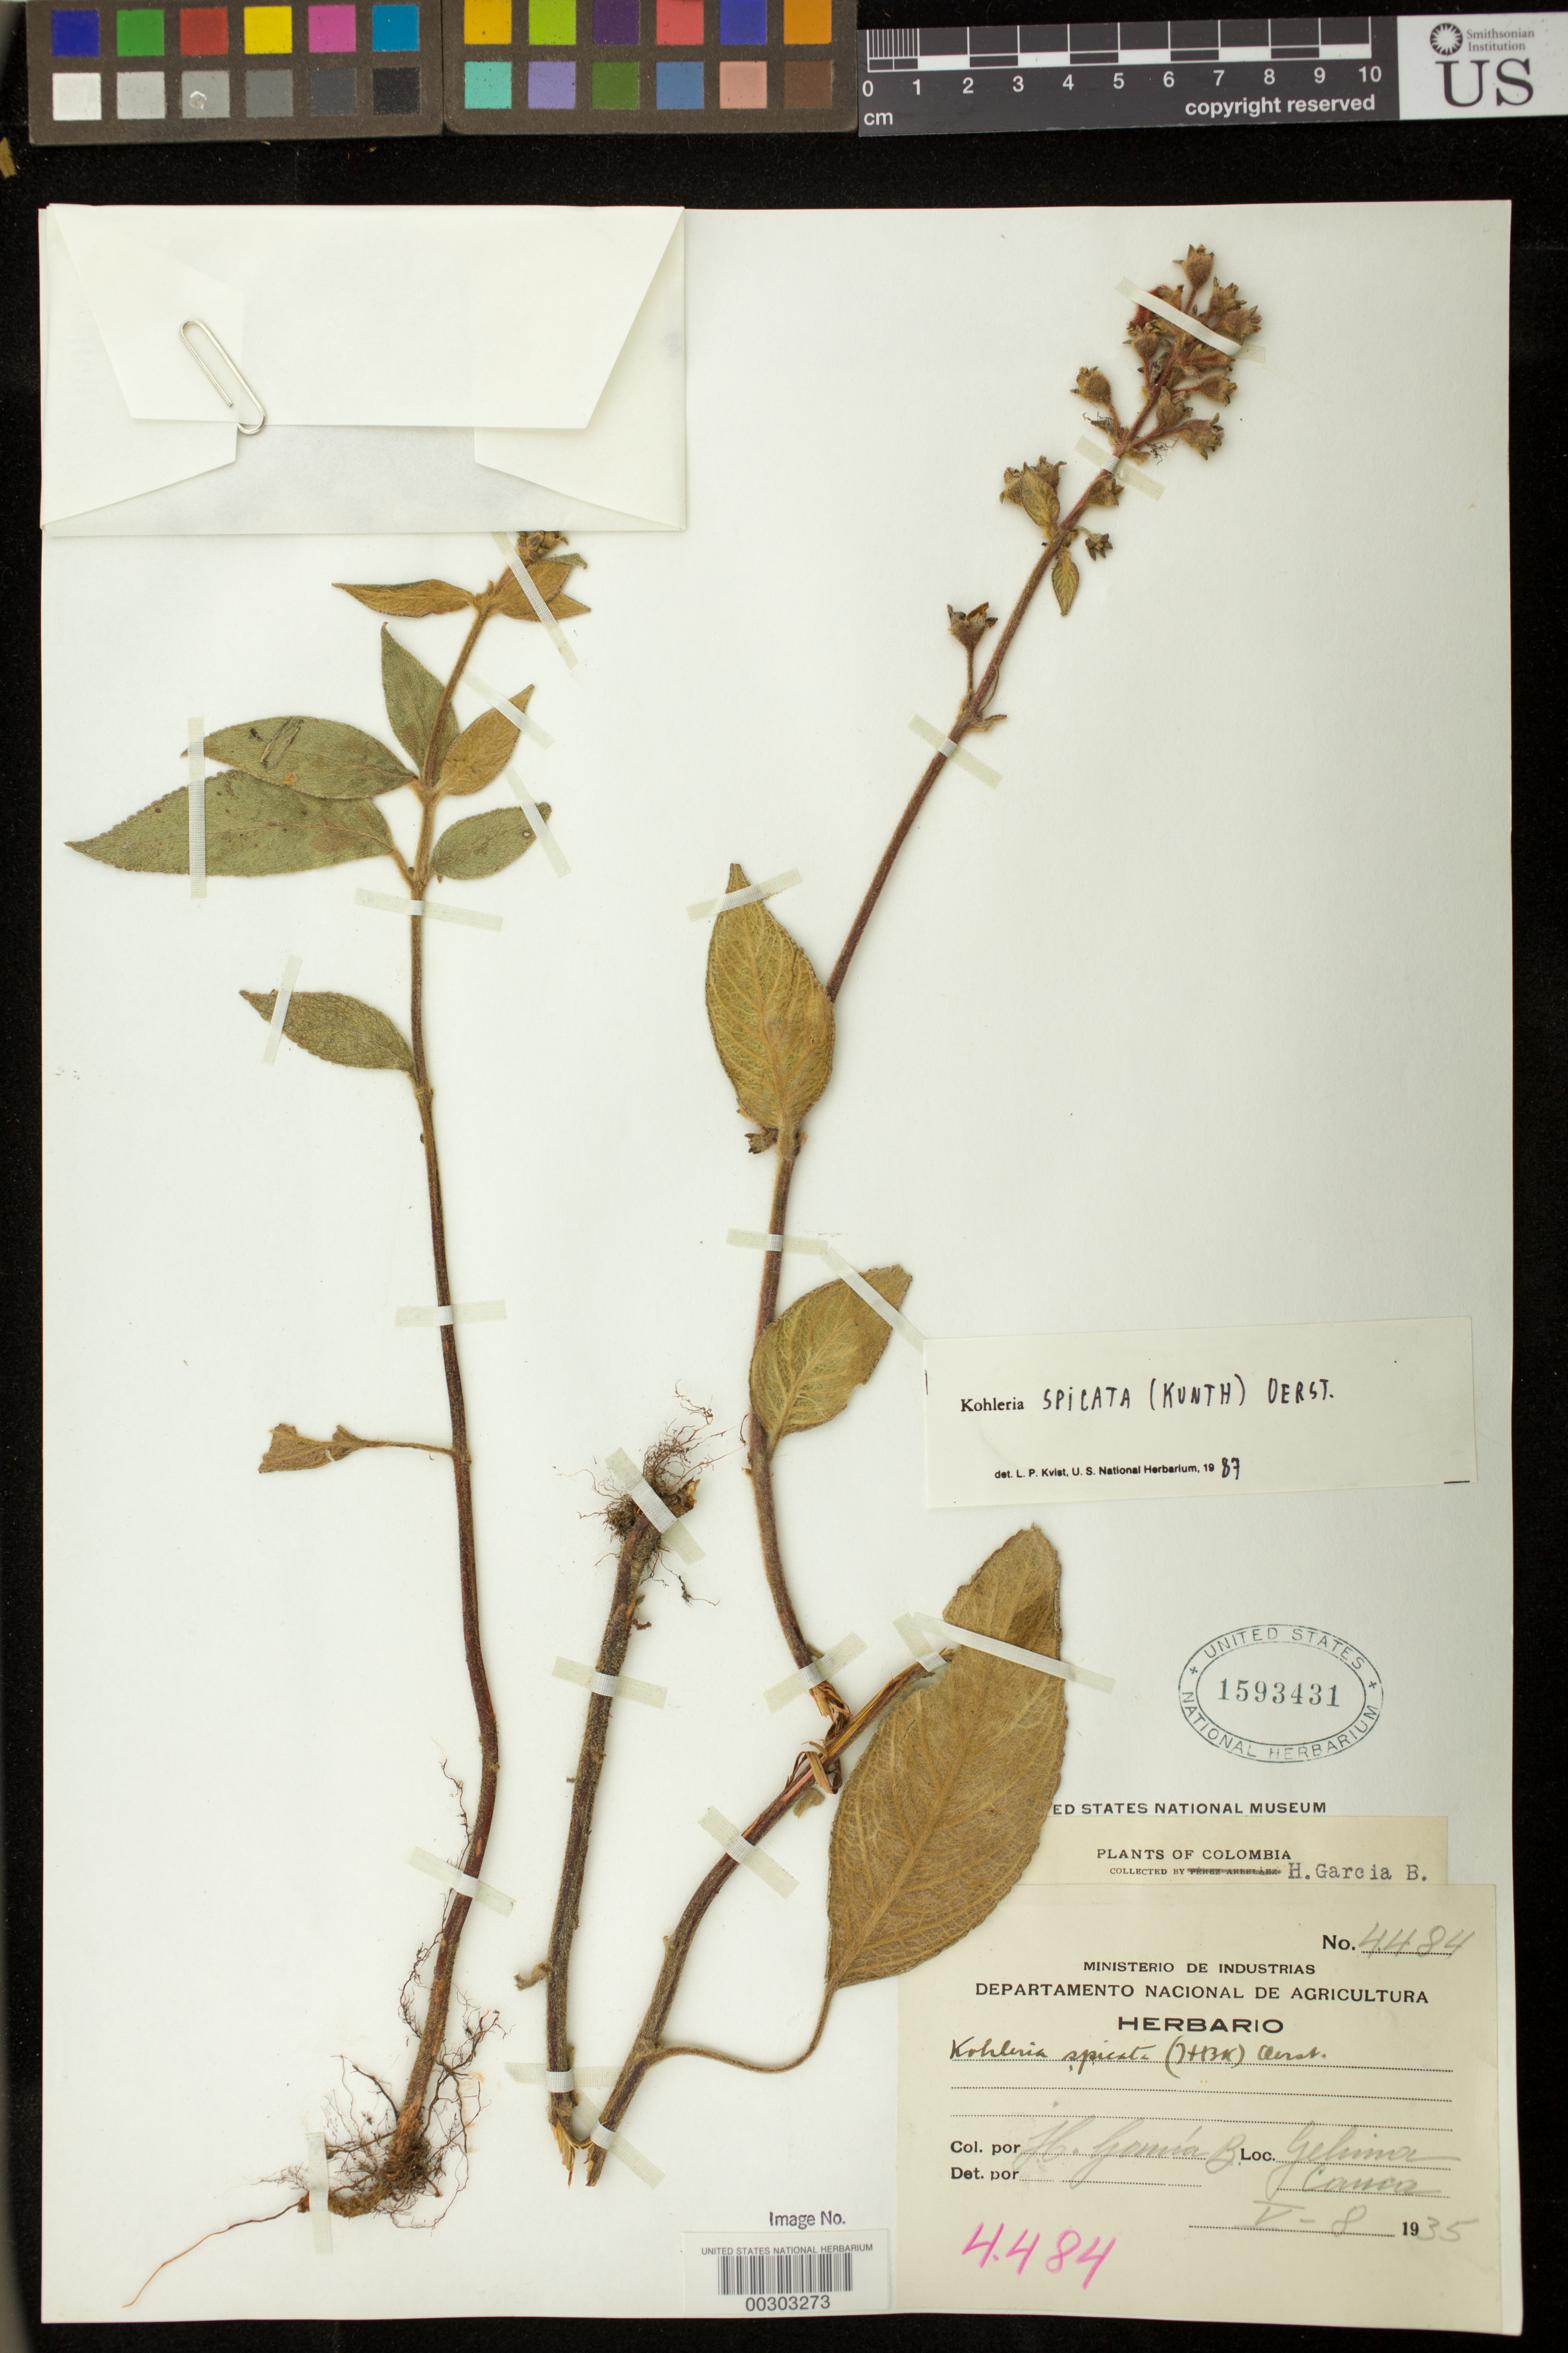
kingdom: Plantae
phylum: Tracheophyta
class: Magnoliopsida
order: Lamiales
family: Gesneriaceae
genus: Kohleria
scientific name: Kohleria spicata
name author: (Kunth) Oerst.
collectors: H. García Barriga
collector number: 4484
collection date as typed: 08 May 1935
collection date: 1935-05-08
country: Colombia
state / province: Cauca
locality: Gelimoz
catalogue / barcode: US 1593431